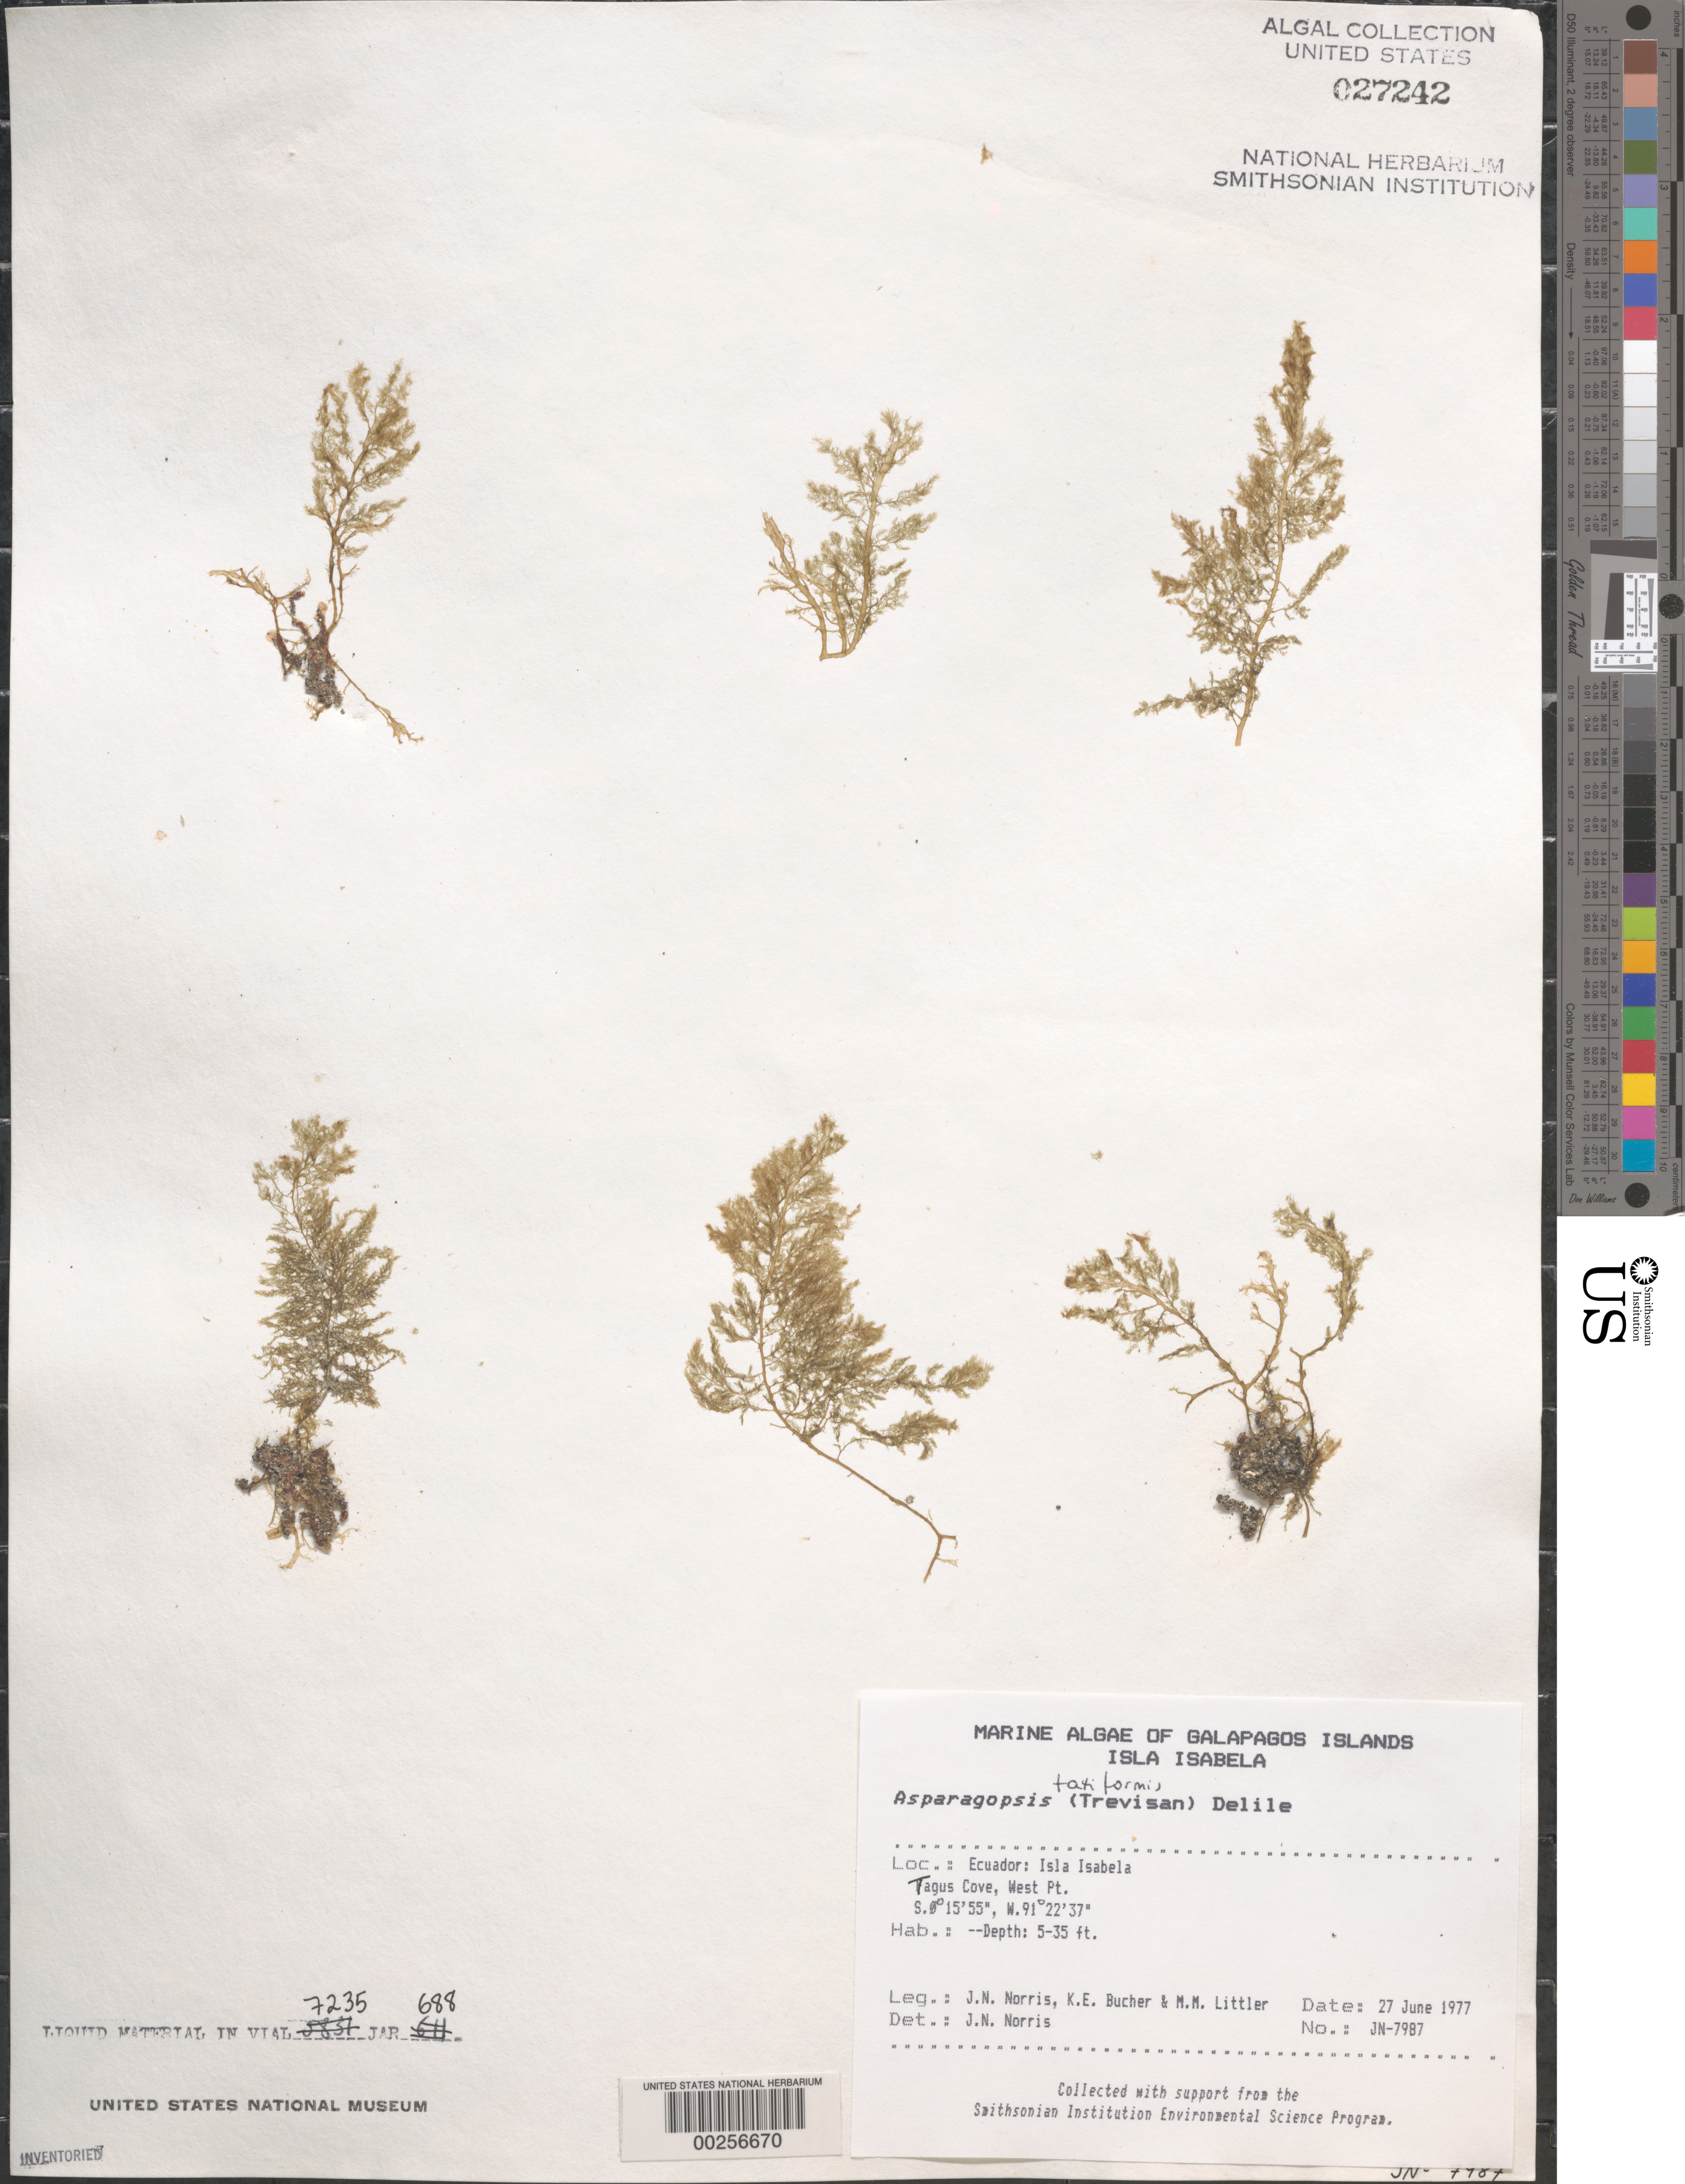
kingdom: Plantae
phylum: Rhodophyta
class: Florideophyceae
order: Bonnemaisoniales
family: Bonnemaisoniaceae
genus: Asparagopsis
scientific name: Asparagopsis taxiformis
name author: (Delile) Trevis.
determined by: Norris, James N.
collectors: J. N. Norris, K. E. Bucher & M. M. Littler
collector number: JN-7987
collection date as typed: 27 Jun 1977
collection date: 1977-06-27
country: Ecuador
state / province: Colón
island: Isabela [Albemarle]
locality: Tagus Cove, West Point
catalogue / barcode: US 27242